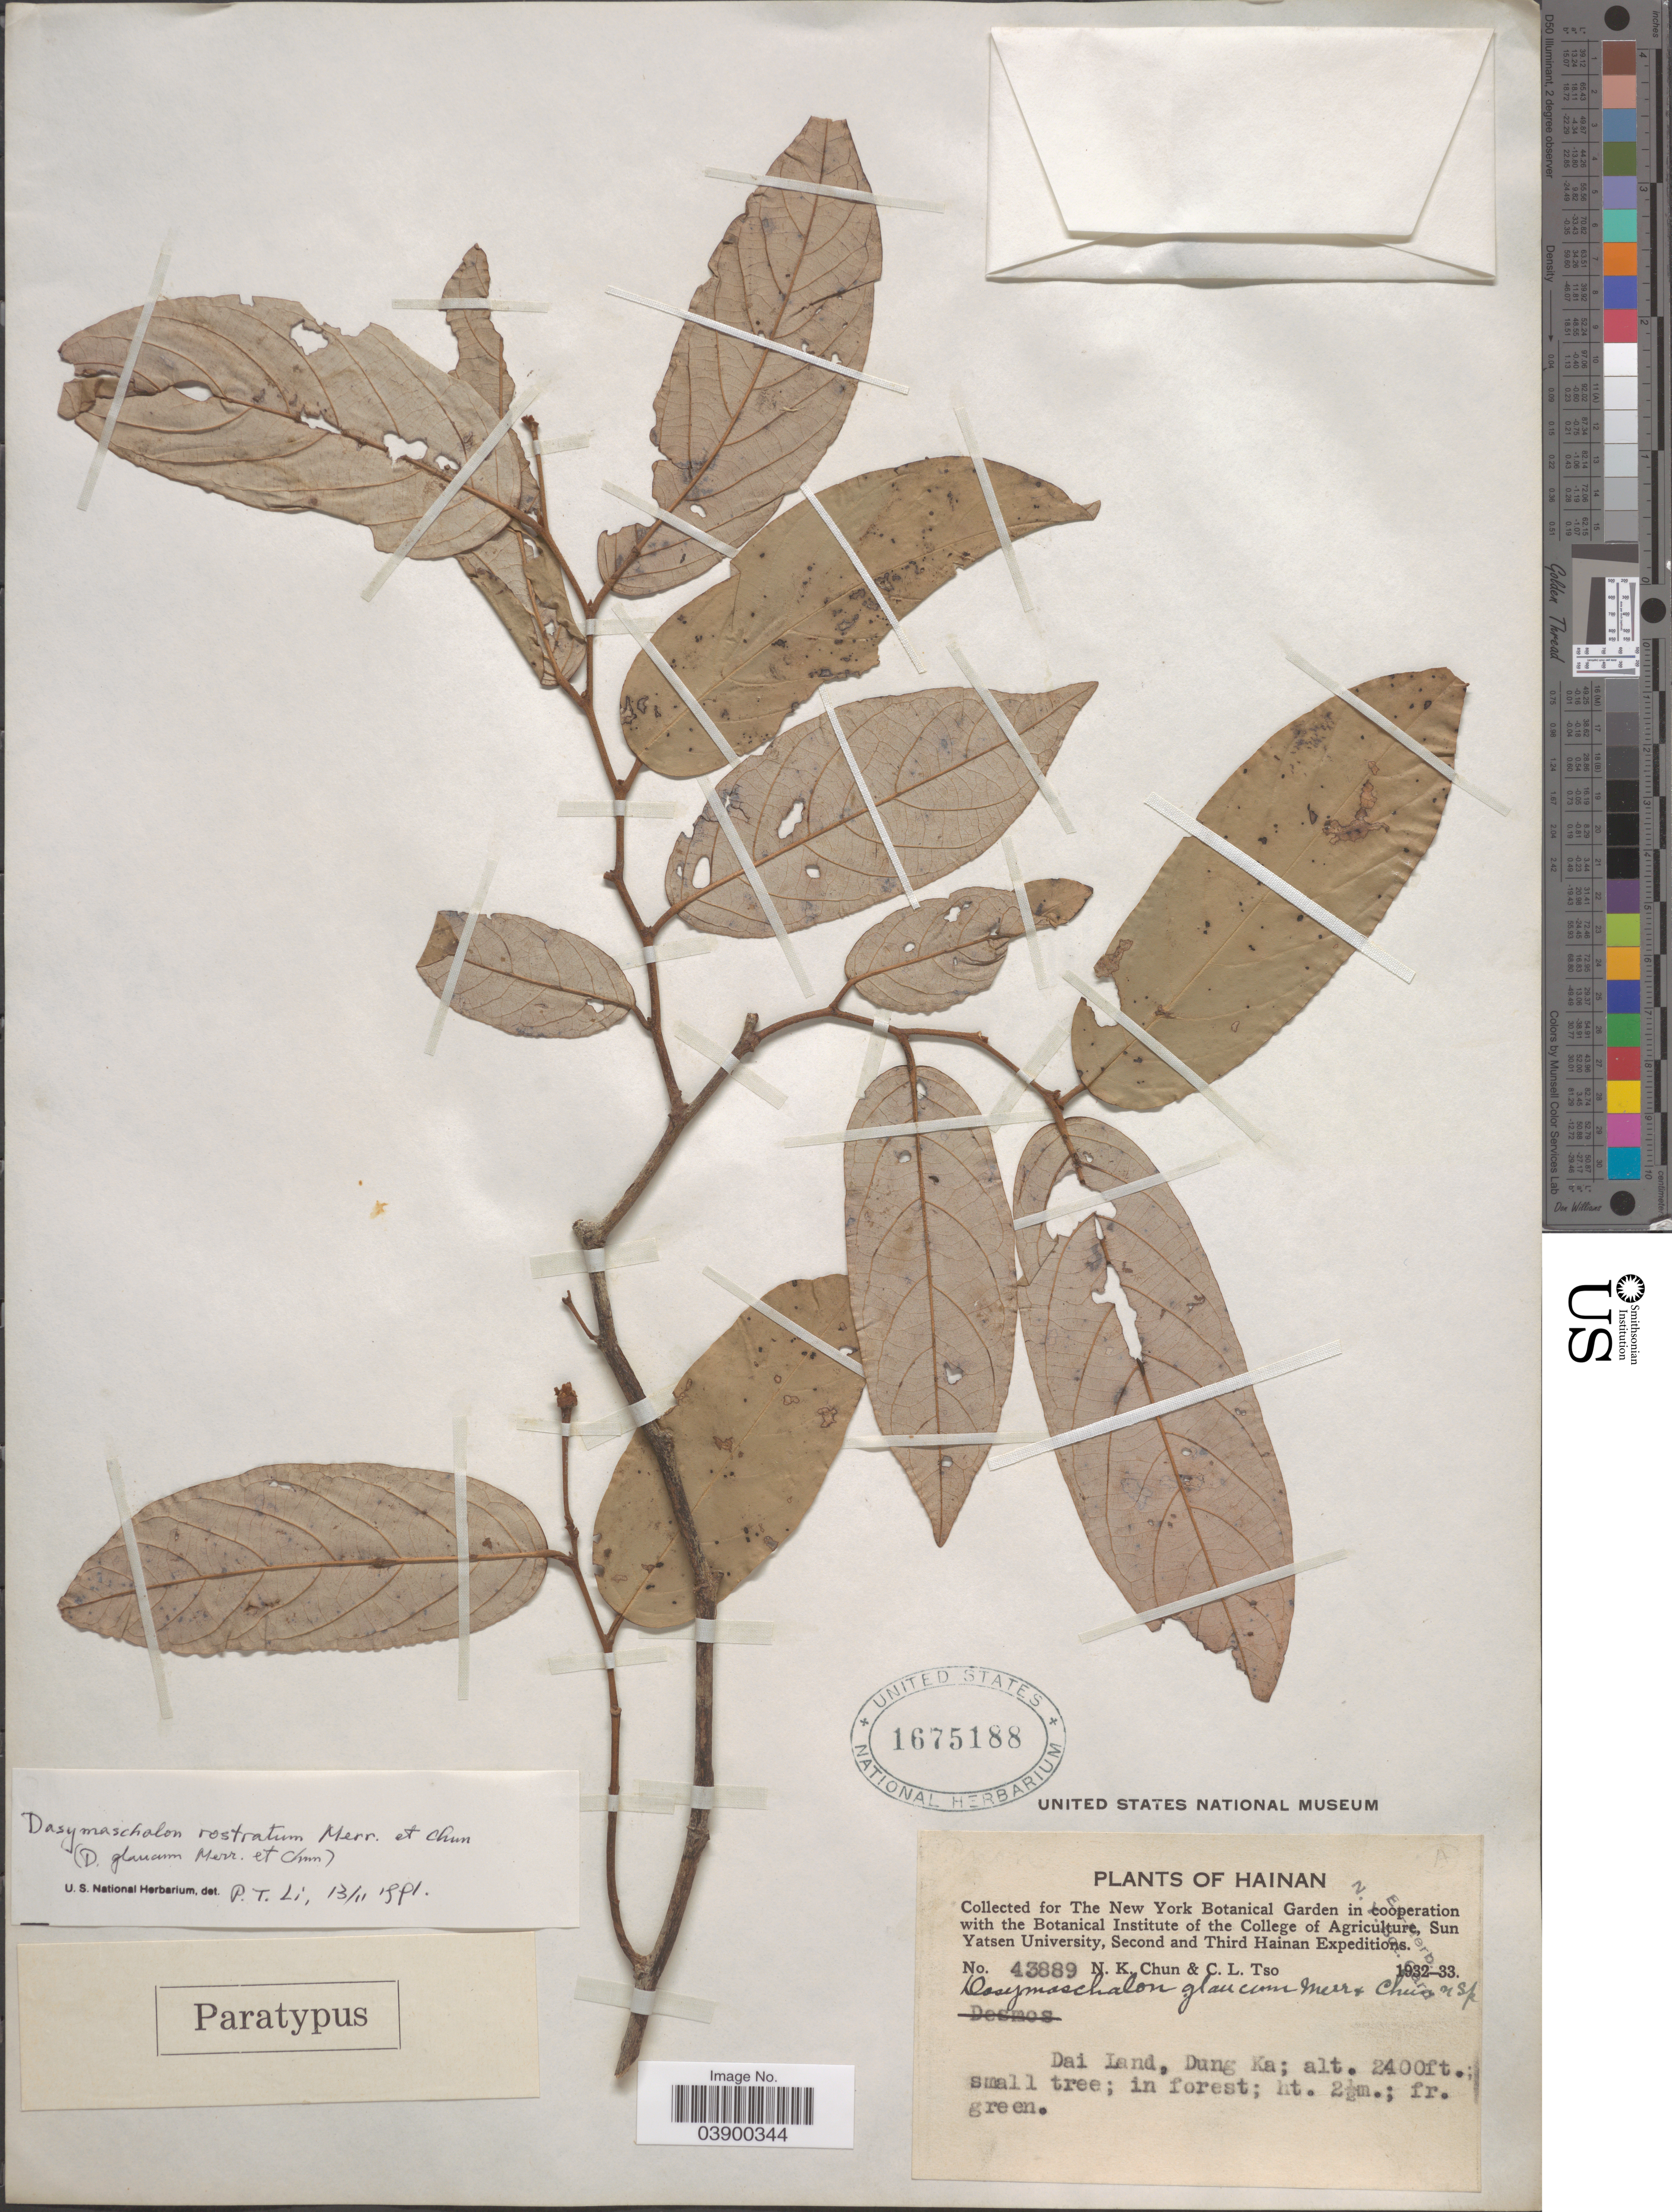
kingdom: Plantae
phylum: Tracheophyta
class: Magnoliopsida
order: Magnoliales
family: Annonaceae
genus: Dasymaschalon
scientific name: Dasymaschalon glaucum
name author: Merr. & Chun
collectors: N. K. Chun & C. Tso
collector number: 43889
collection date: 1932/1933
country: China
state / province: Hainan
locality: Dai Land, Dung Ka.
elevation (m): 732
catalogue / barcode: US 1675188